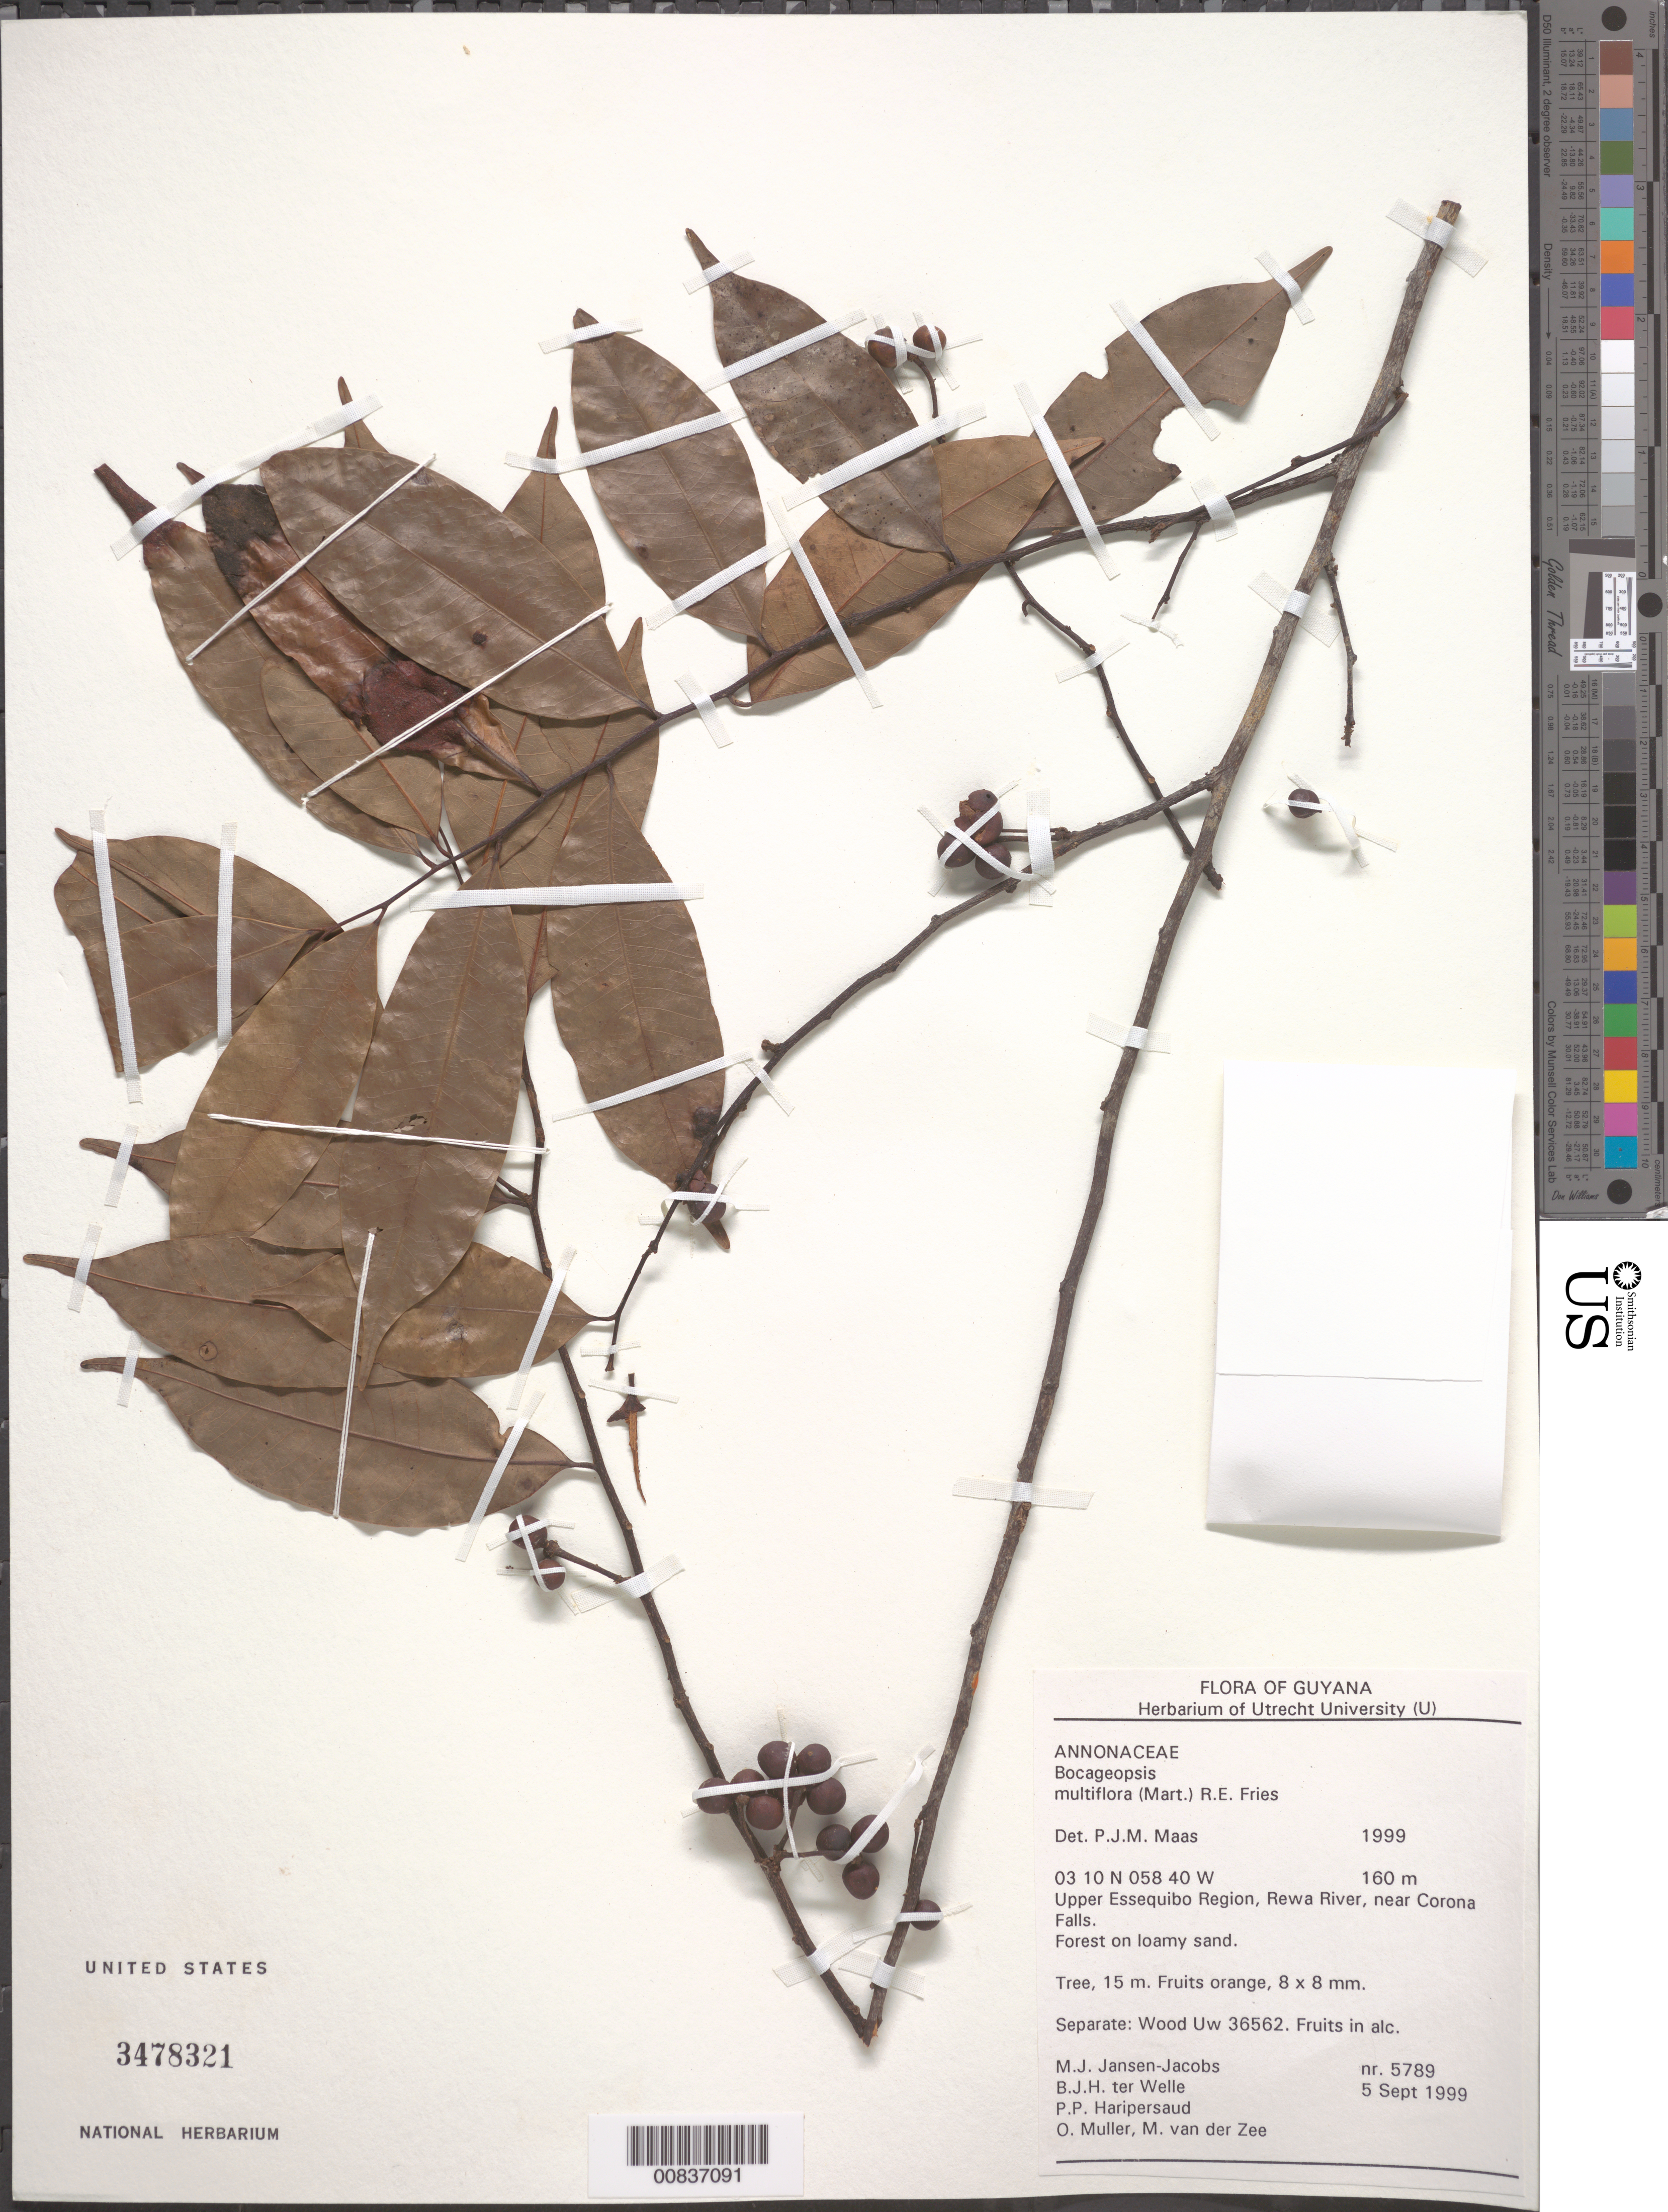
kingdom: Plantae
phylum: Tracheophyta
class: Magnoliopsida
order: Magnoliales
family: Annonaceae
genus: Bocageopsis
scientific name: Bocageopsis multiflora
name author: (Mart.) R.E. Fr.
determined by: Maas, Paul J. M.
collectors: M. J. Jansen-Jacobs, B. Welle, P. Haripersaud, O. Muller & M. van der Zee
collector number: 5789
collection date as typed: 5-Sep-99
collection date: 1999-09-05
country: Guyana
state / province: U. Takutu-U. Essequibo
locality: Rewa River, near Corona Falls, Upper Essequibo Region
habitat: Forest on loamy sand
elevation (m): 160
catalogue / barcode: US 3478321